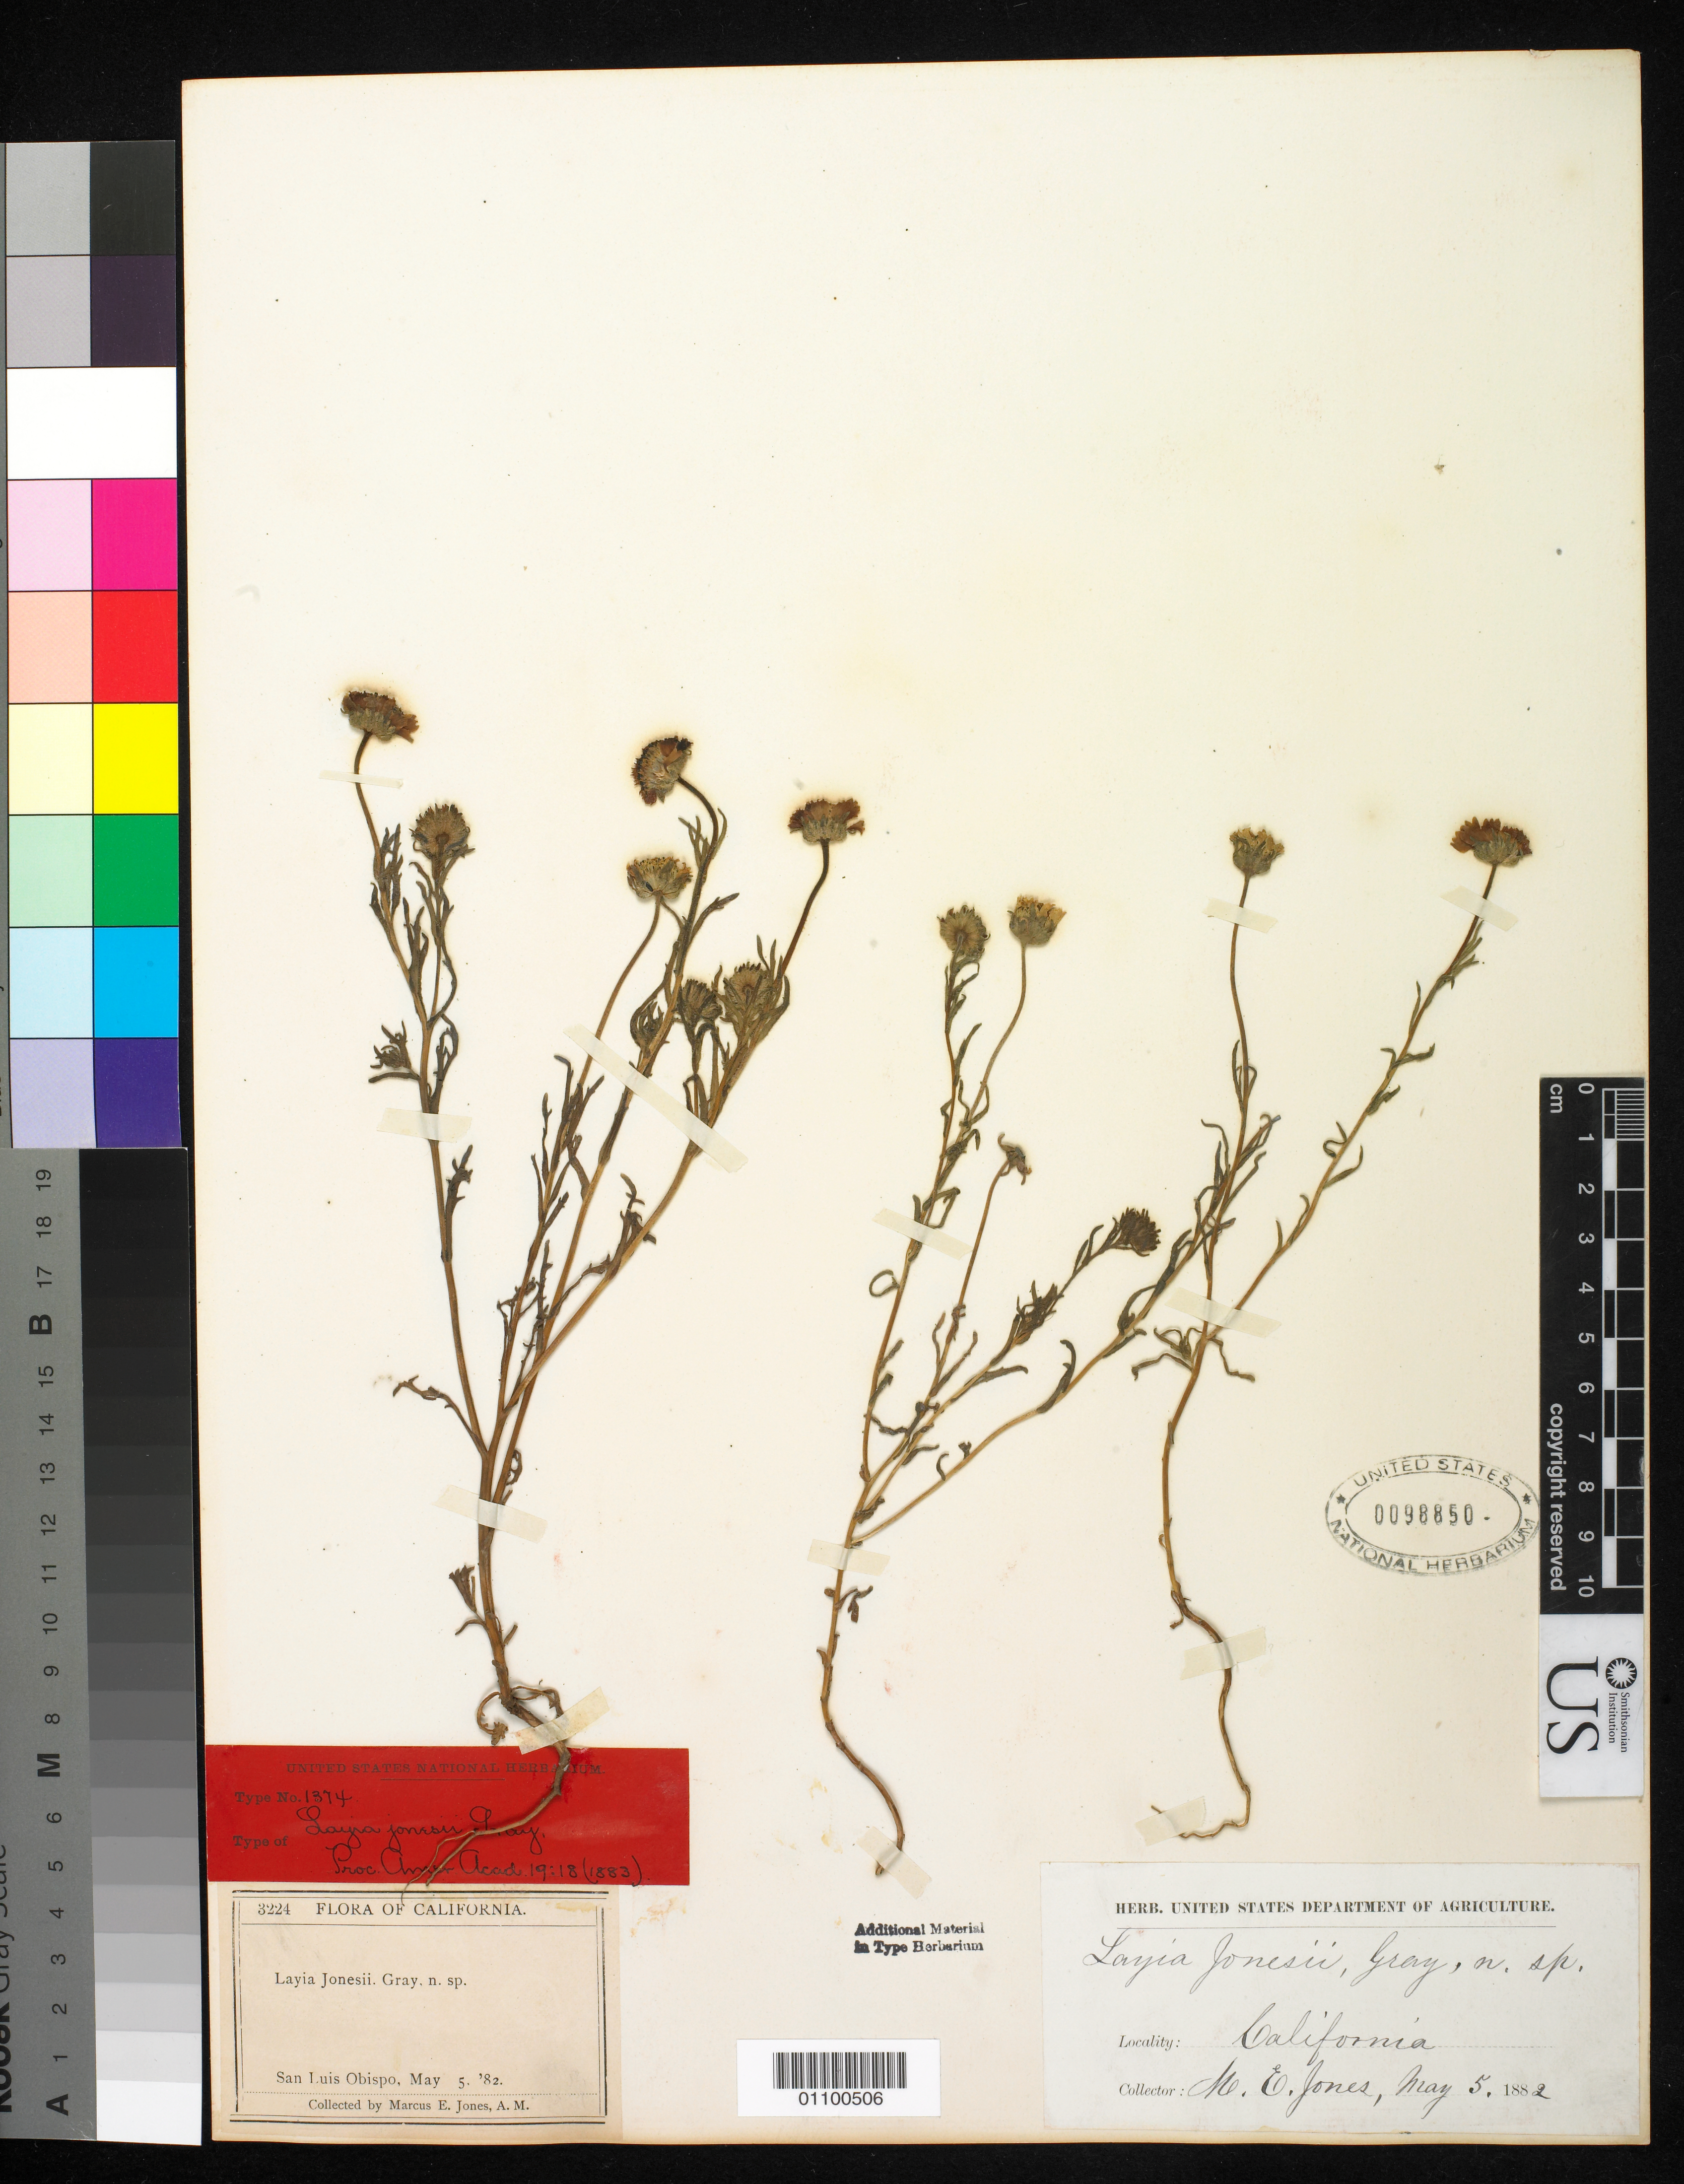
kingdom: Plantae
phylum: Tracheophyta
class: Magnoliopsida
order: Asterales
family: Asteraceae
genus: Layia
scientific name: Layia jonesii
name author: A. Gray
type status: Type Collection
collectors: M. E. Jones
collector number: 3224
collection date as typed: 05 May 1882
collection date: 1882-05-05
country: United States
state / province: California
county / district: San Luis Obispo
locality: San Luis Obispo.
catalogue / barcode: US 98850